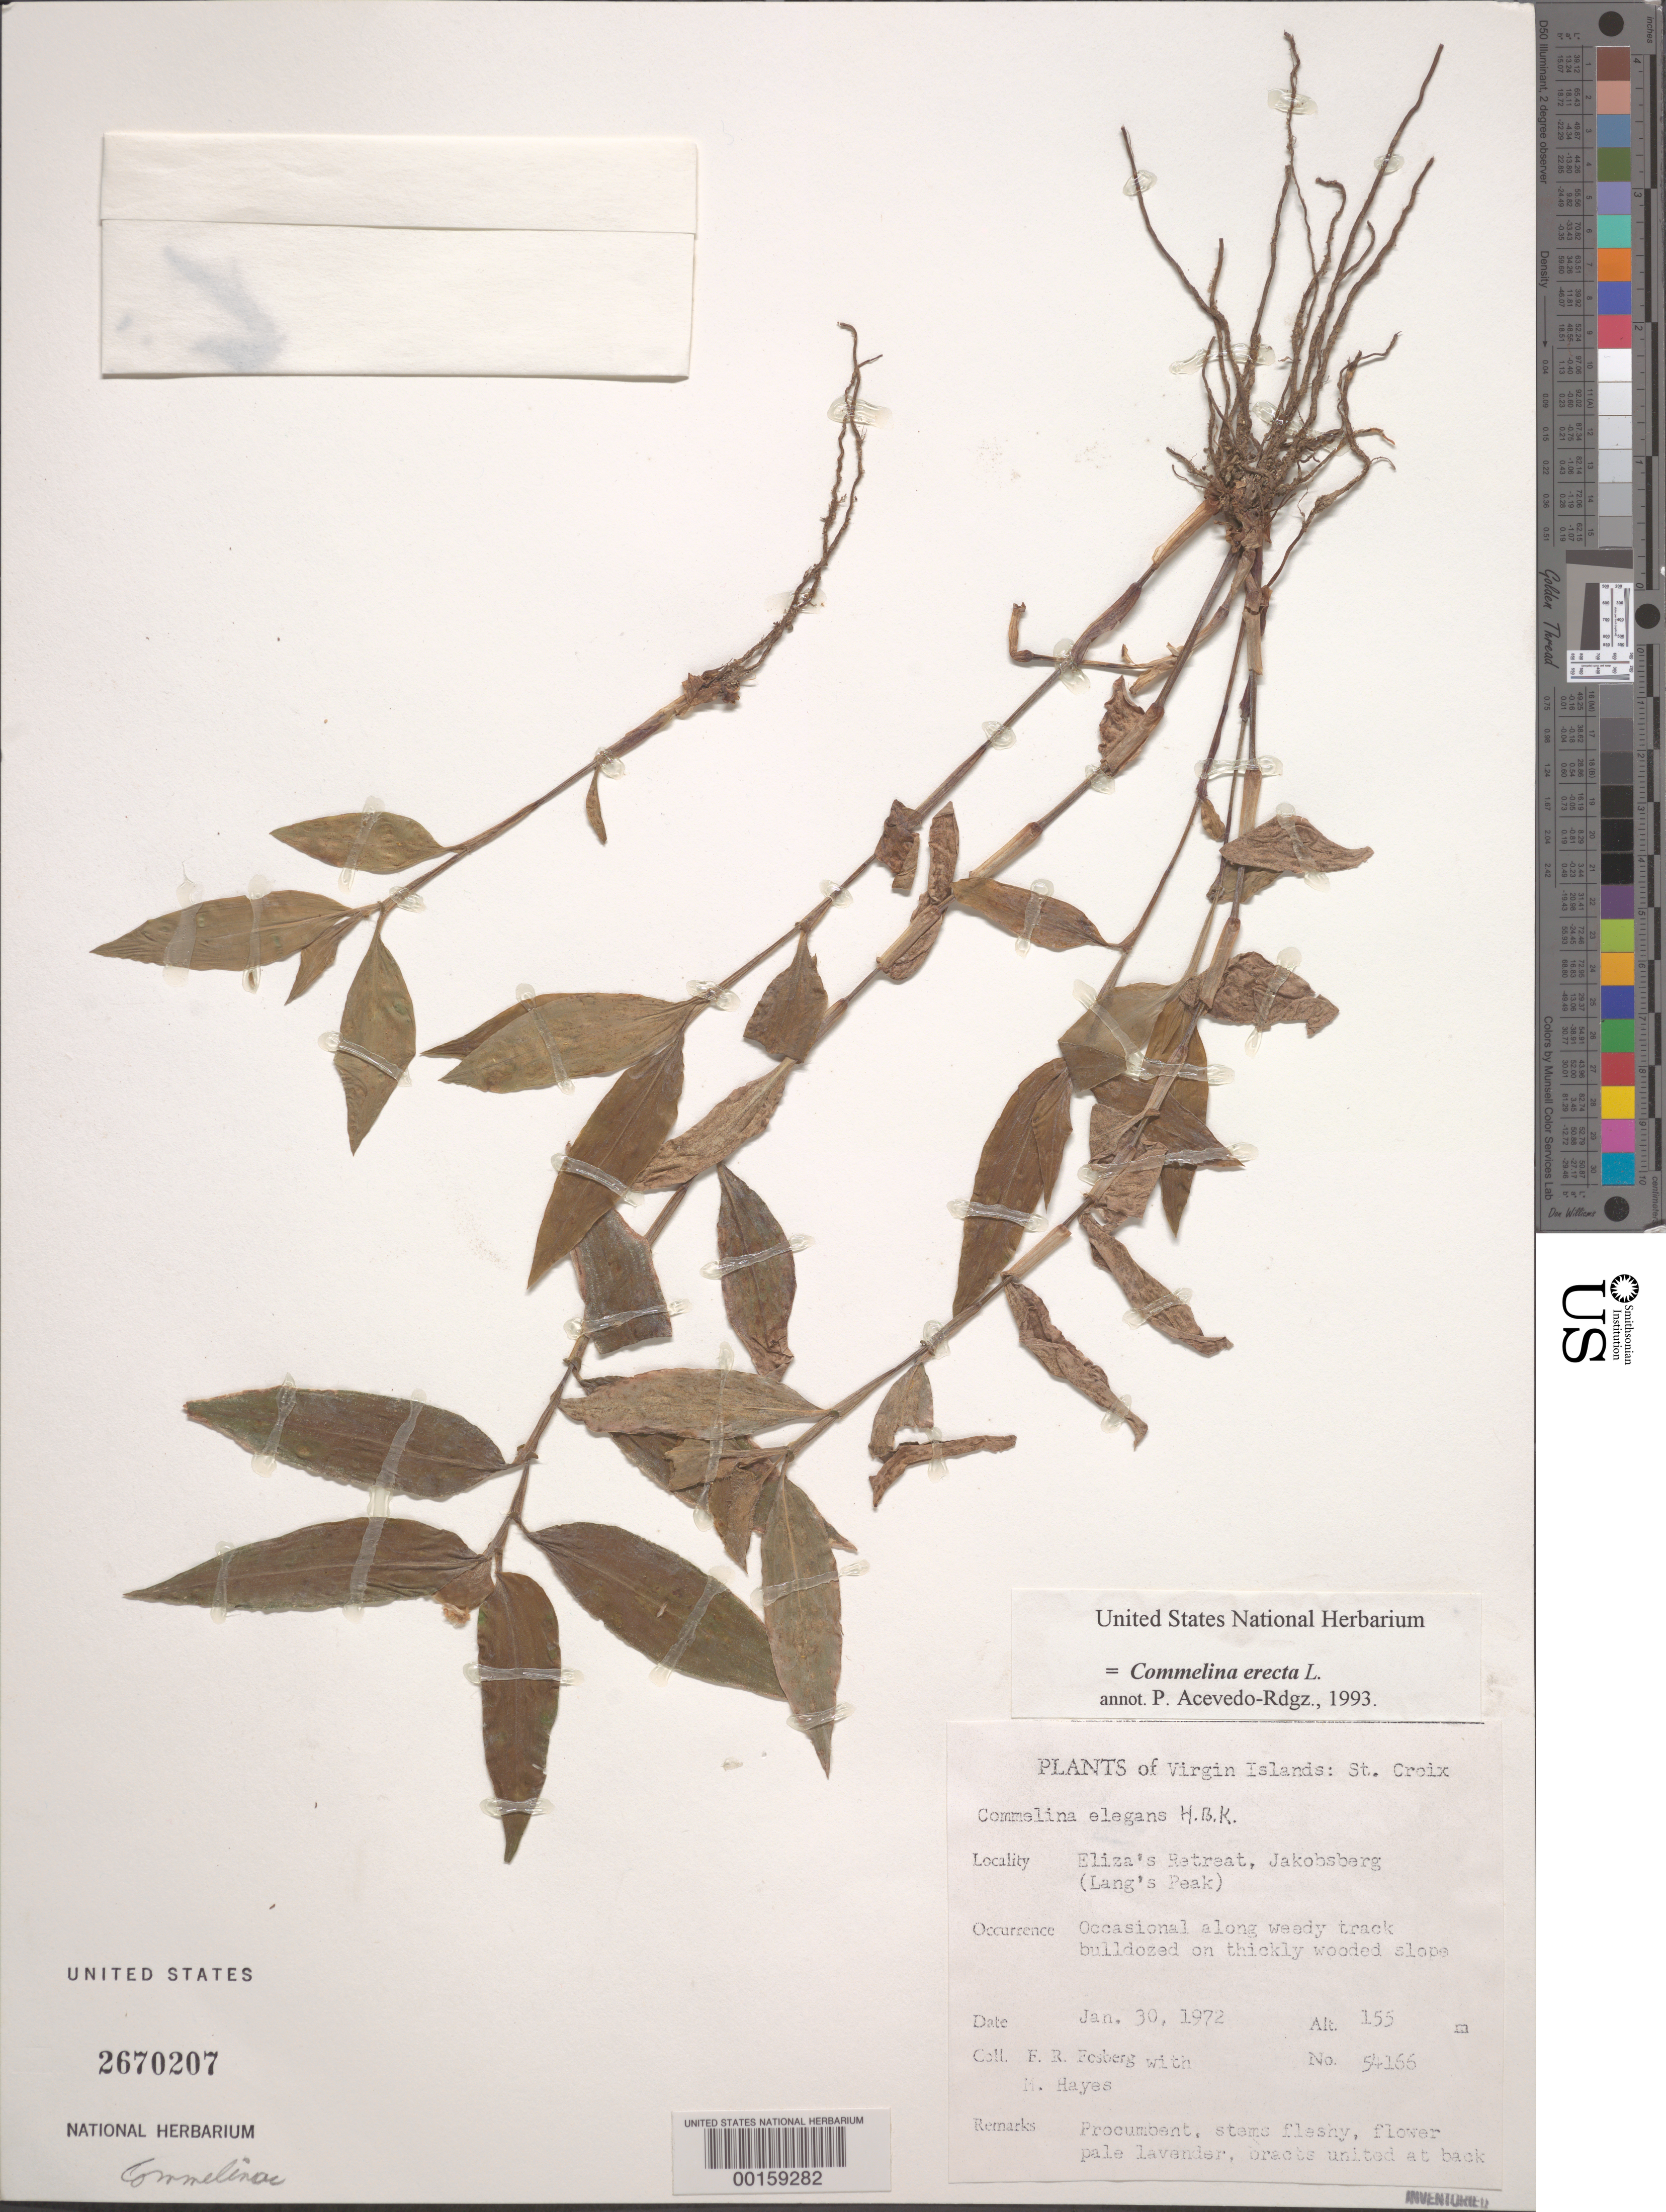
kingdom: Plantae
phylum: Tracheophyta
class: Liliopsida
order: Commelinales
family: Commelinaceae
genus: Commelina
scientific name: Commelina erecta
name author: L.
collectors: F. R. Fosberg & M. Hayes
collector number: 54166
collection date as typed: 30 Jan 1972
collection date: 1972-01-30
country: U.S. Virgin Islands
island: St. Croix Island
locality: Jakobsberg; langs peak (elizas retreat)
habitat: Along weedy trail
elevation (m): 155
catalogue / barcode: US 2670207